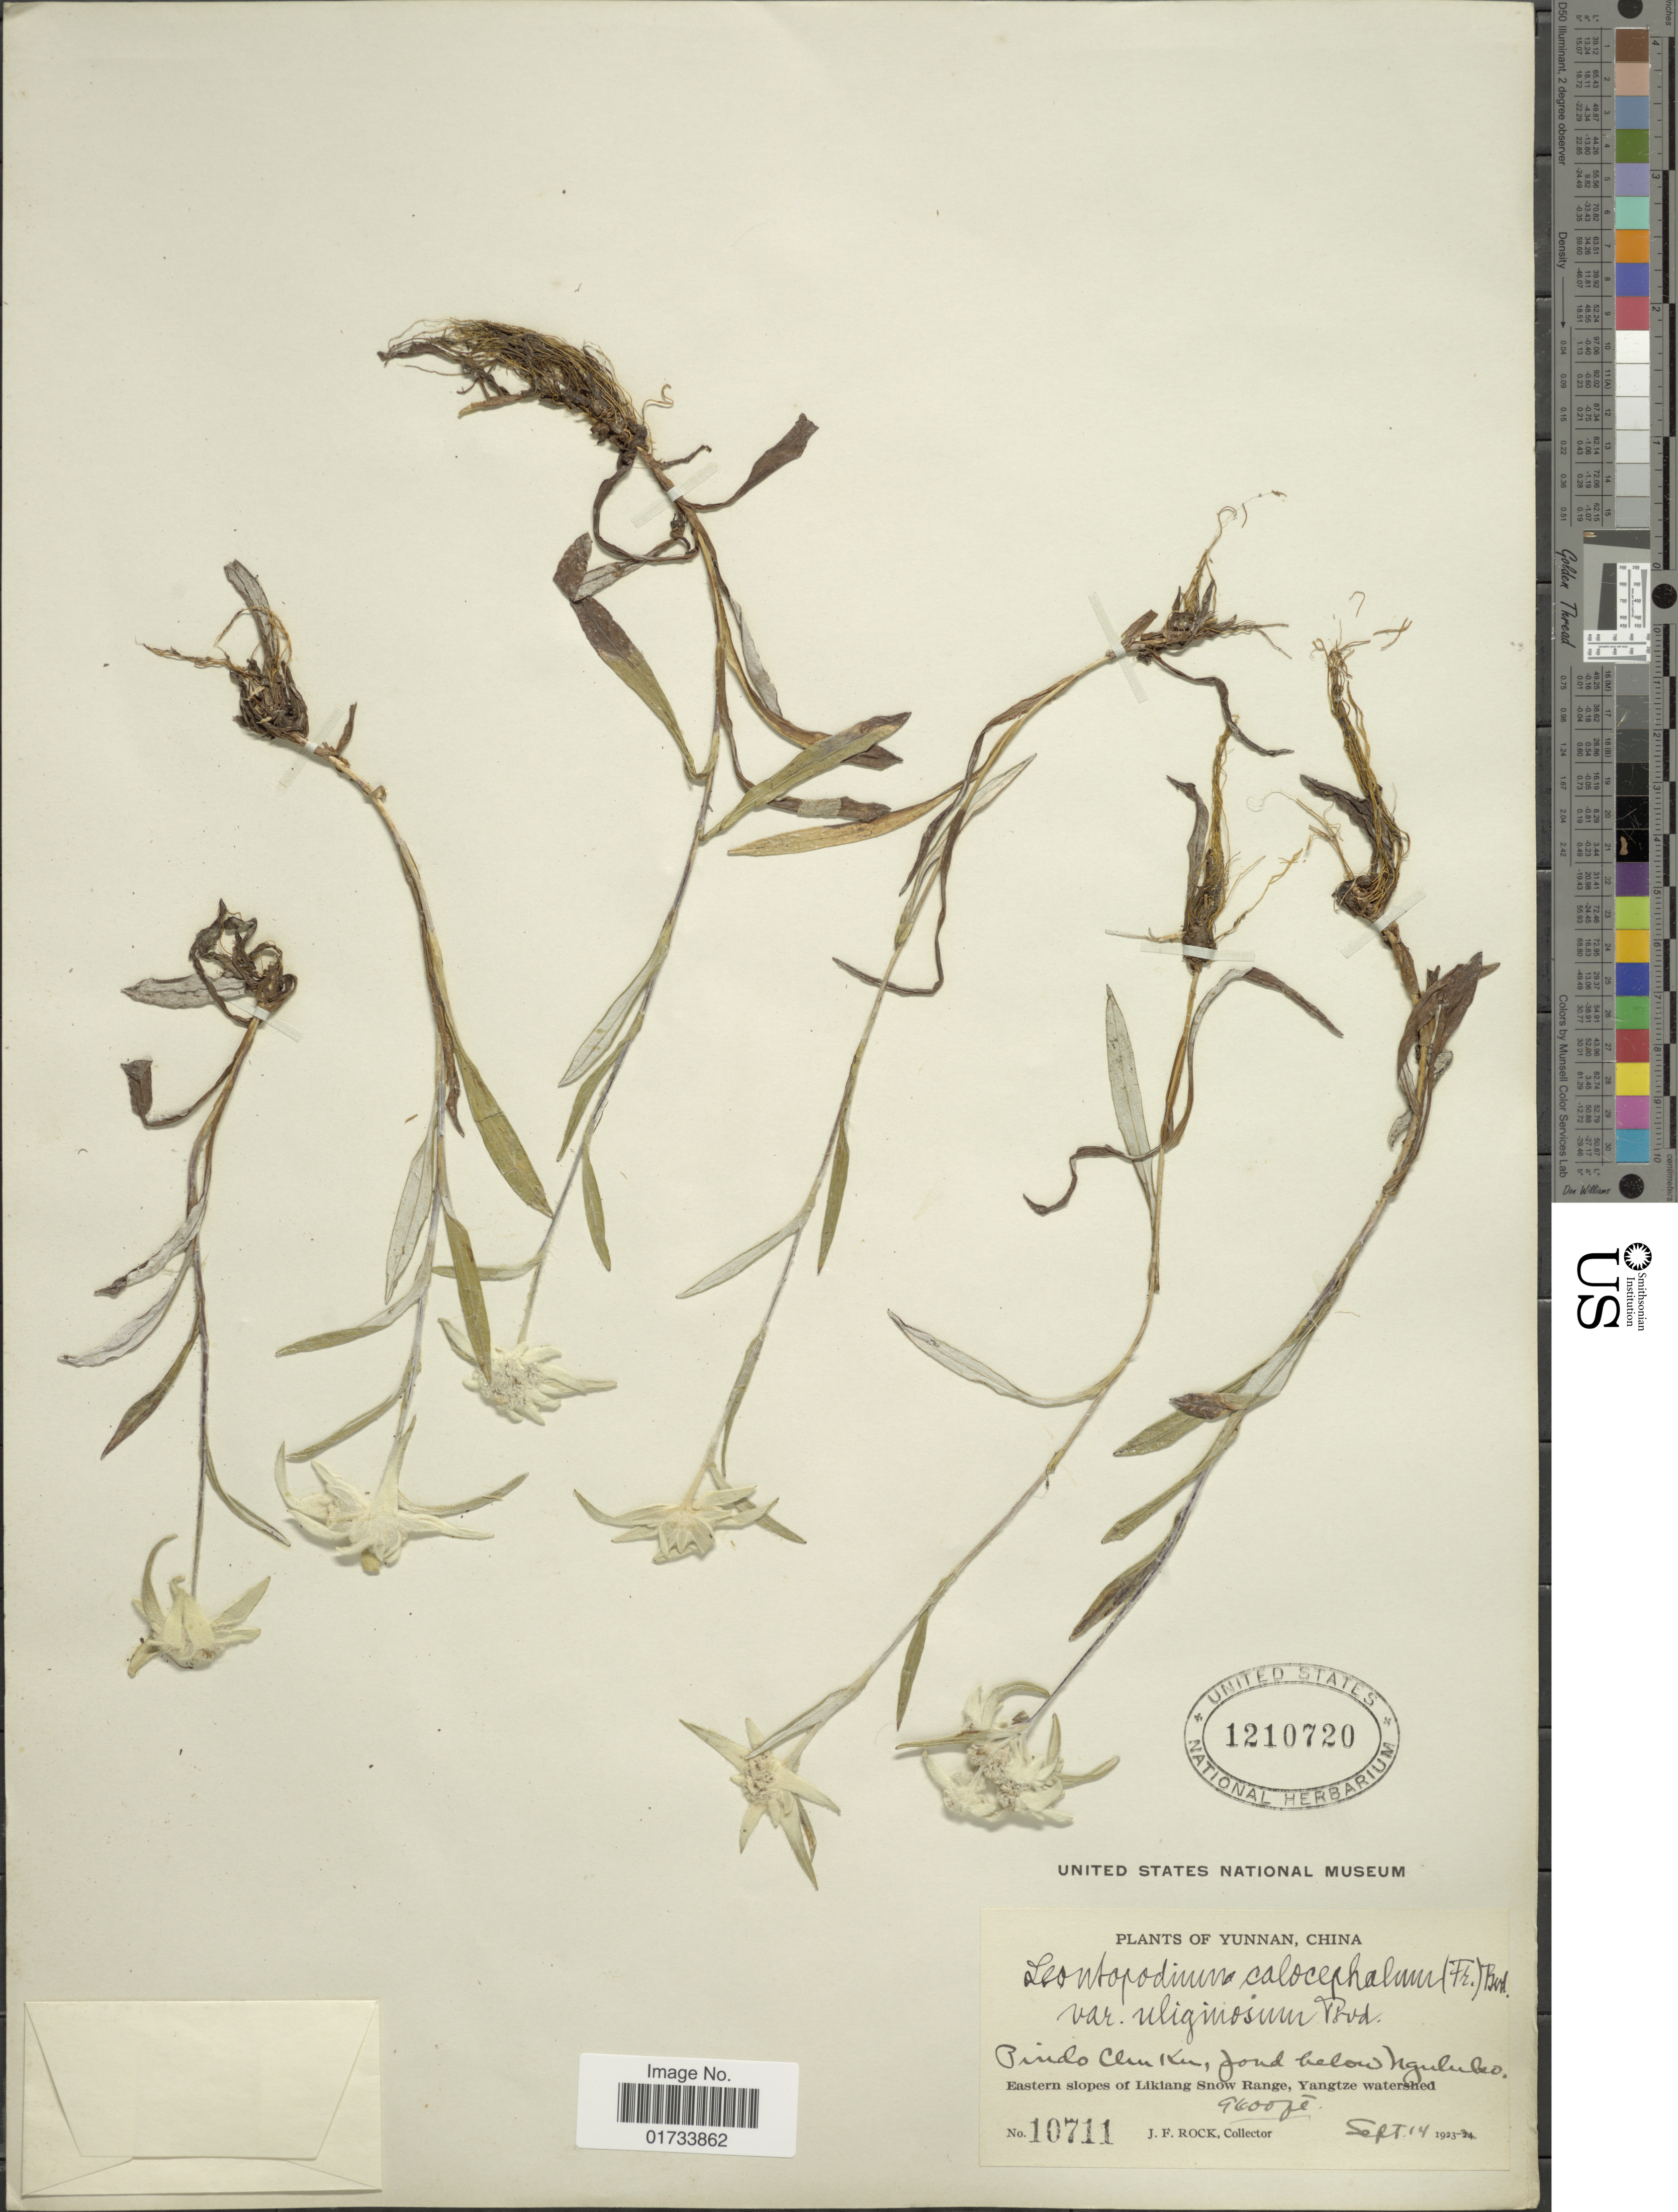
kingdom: Plantae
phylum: Tracheophyta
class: Magnoliopsida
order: Asterales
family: Asteraceae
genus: Leontopodium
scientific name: Leontopodium calocephalum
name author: (Franch.) Beauverd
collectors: J. Rock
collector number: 10711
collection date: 1923-09-14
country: China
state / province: Yunnan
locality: Pindo Chu Ku. Pond below Nguluke, eastern slopes of Likiang Snow Range, Yangtze watershed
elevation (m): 2926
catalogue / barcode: US 1210720